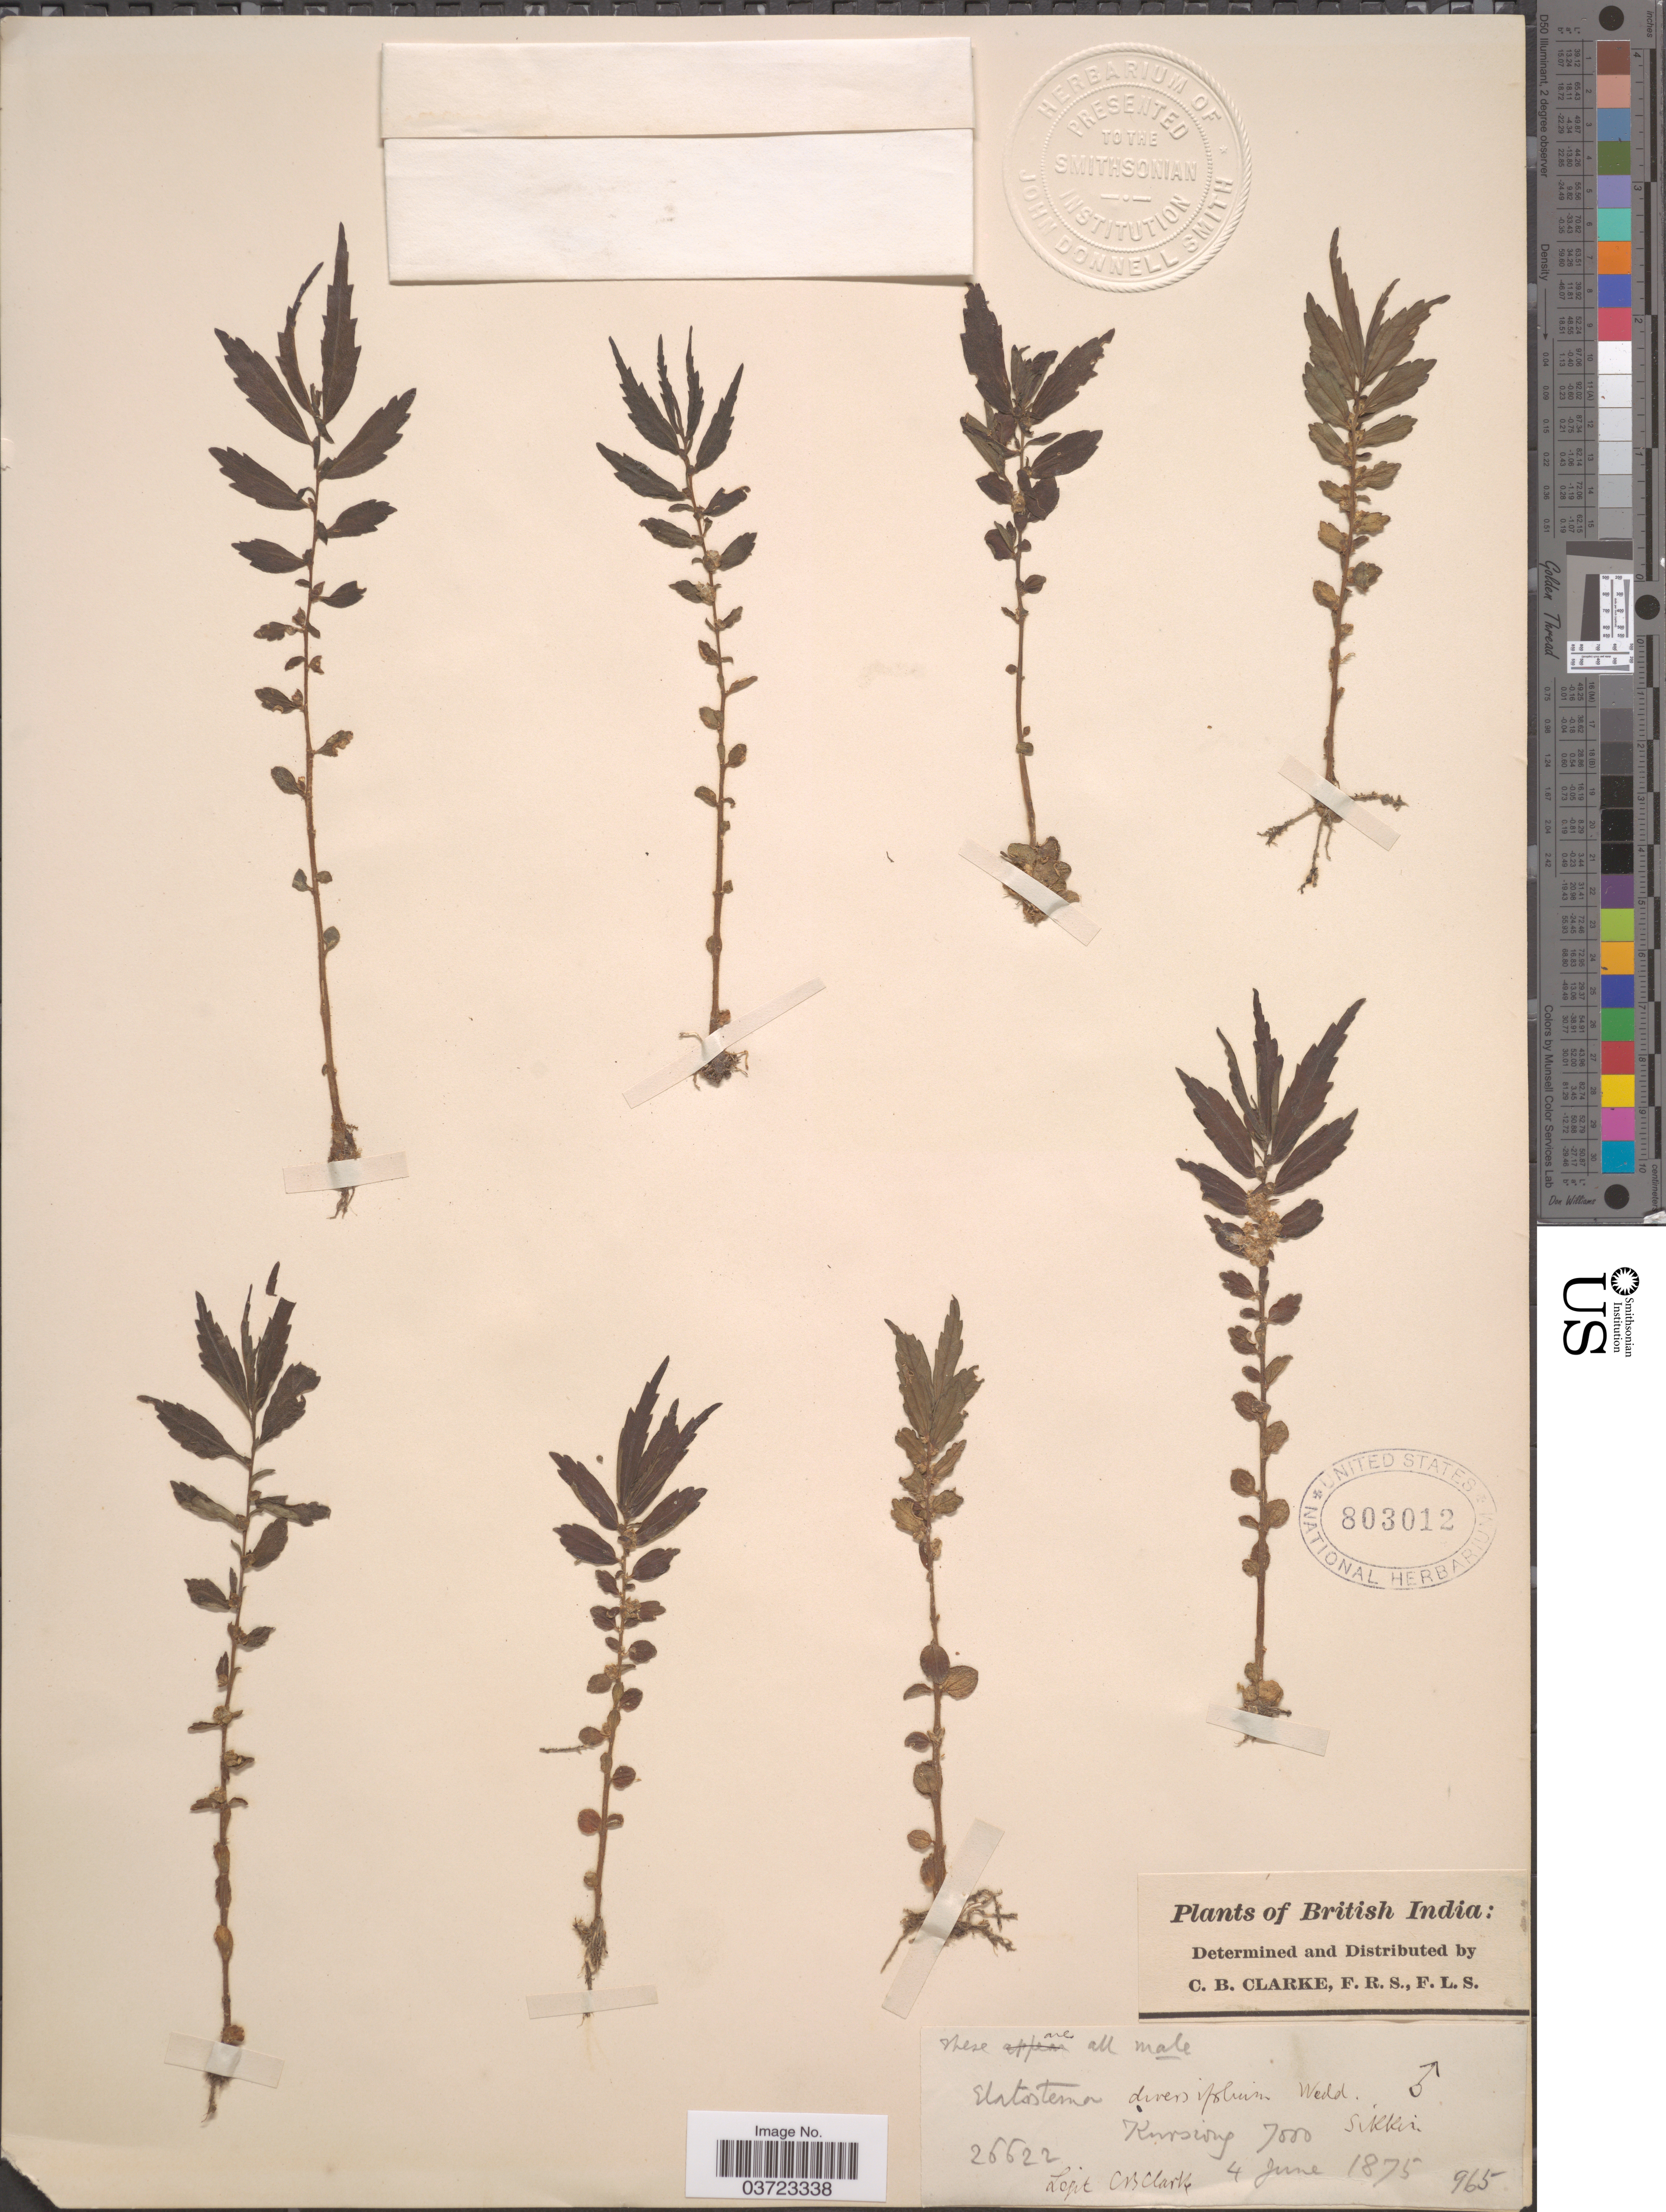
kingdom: Plantae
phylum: Tracheophyta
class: Magnoliopsida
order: Rosales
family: Urticaceae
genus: Elatostema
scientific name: Elatostema diversifolium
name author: Wedd.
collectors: C. B. Clarke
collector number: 26622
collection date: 1875-06-04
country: India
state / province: Sikkim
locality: British India. Karsiyang.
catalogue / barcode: US 803012